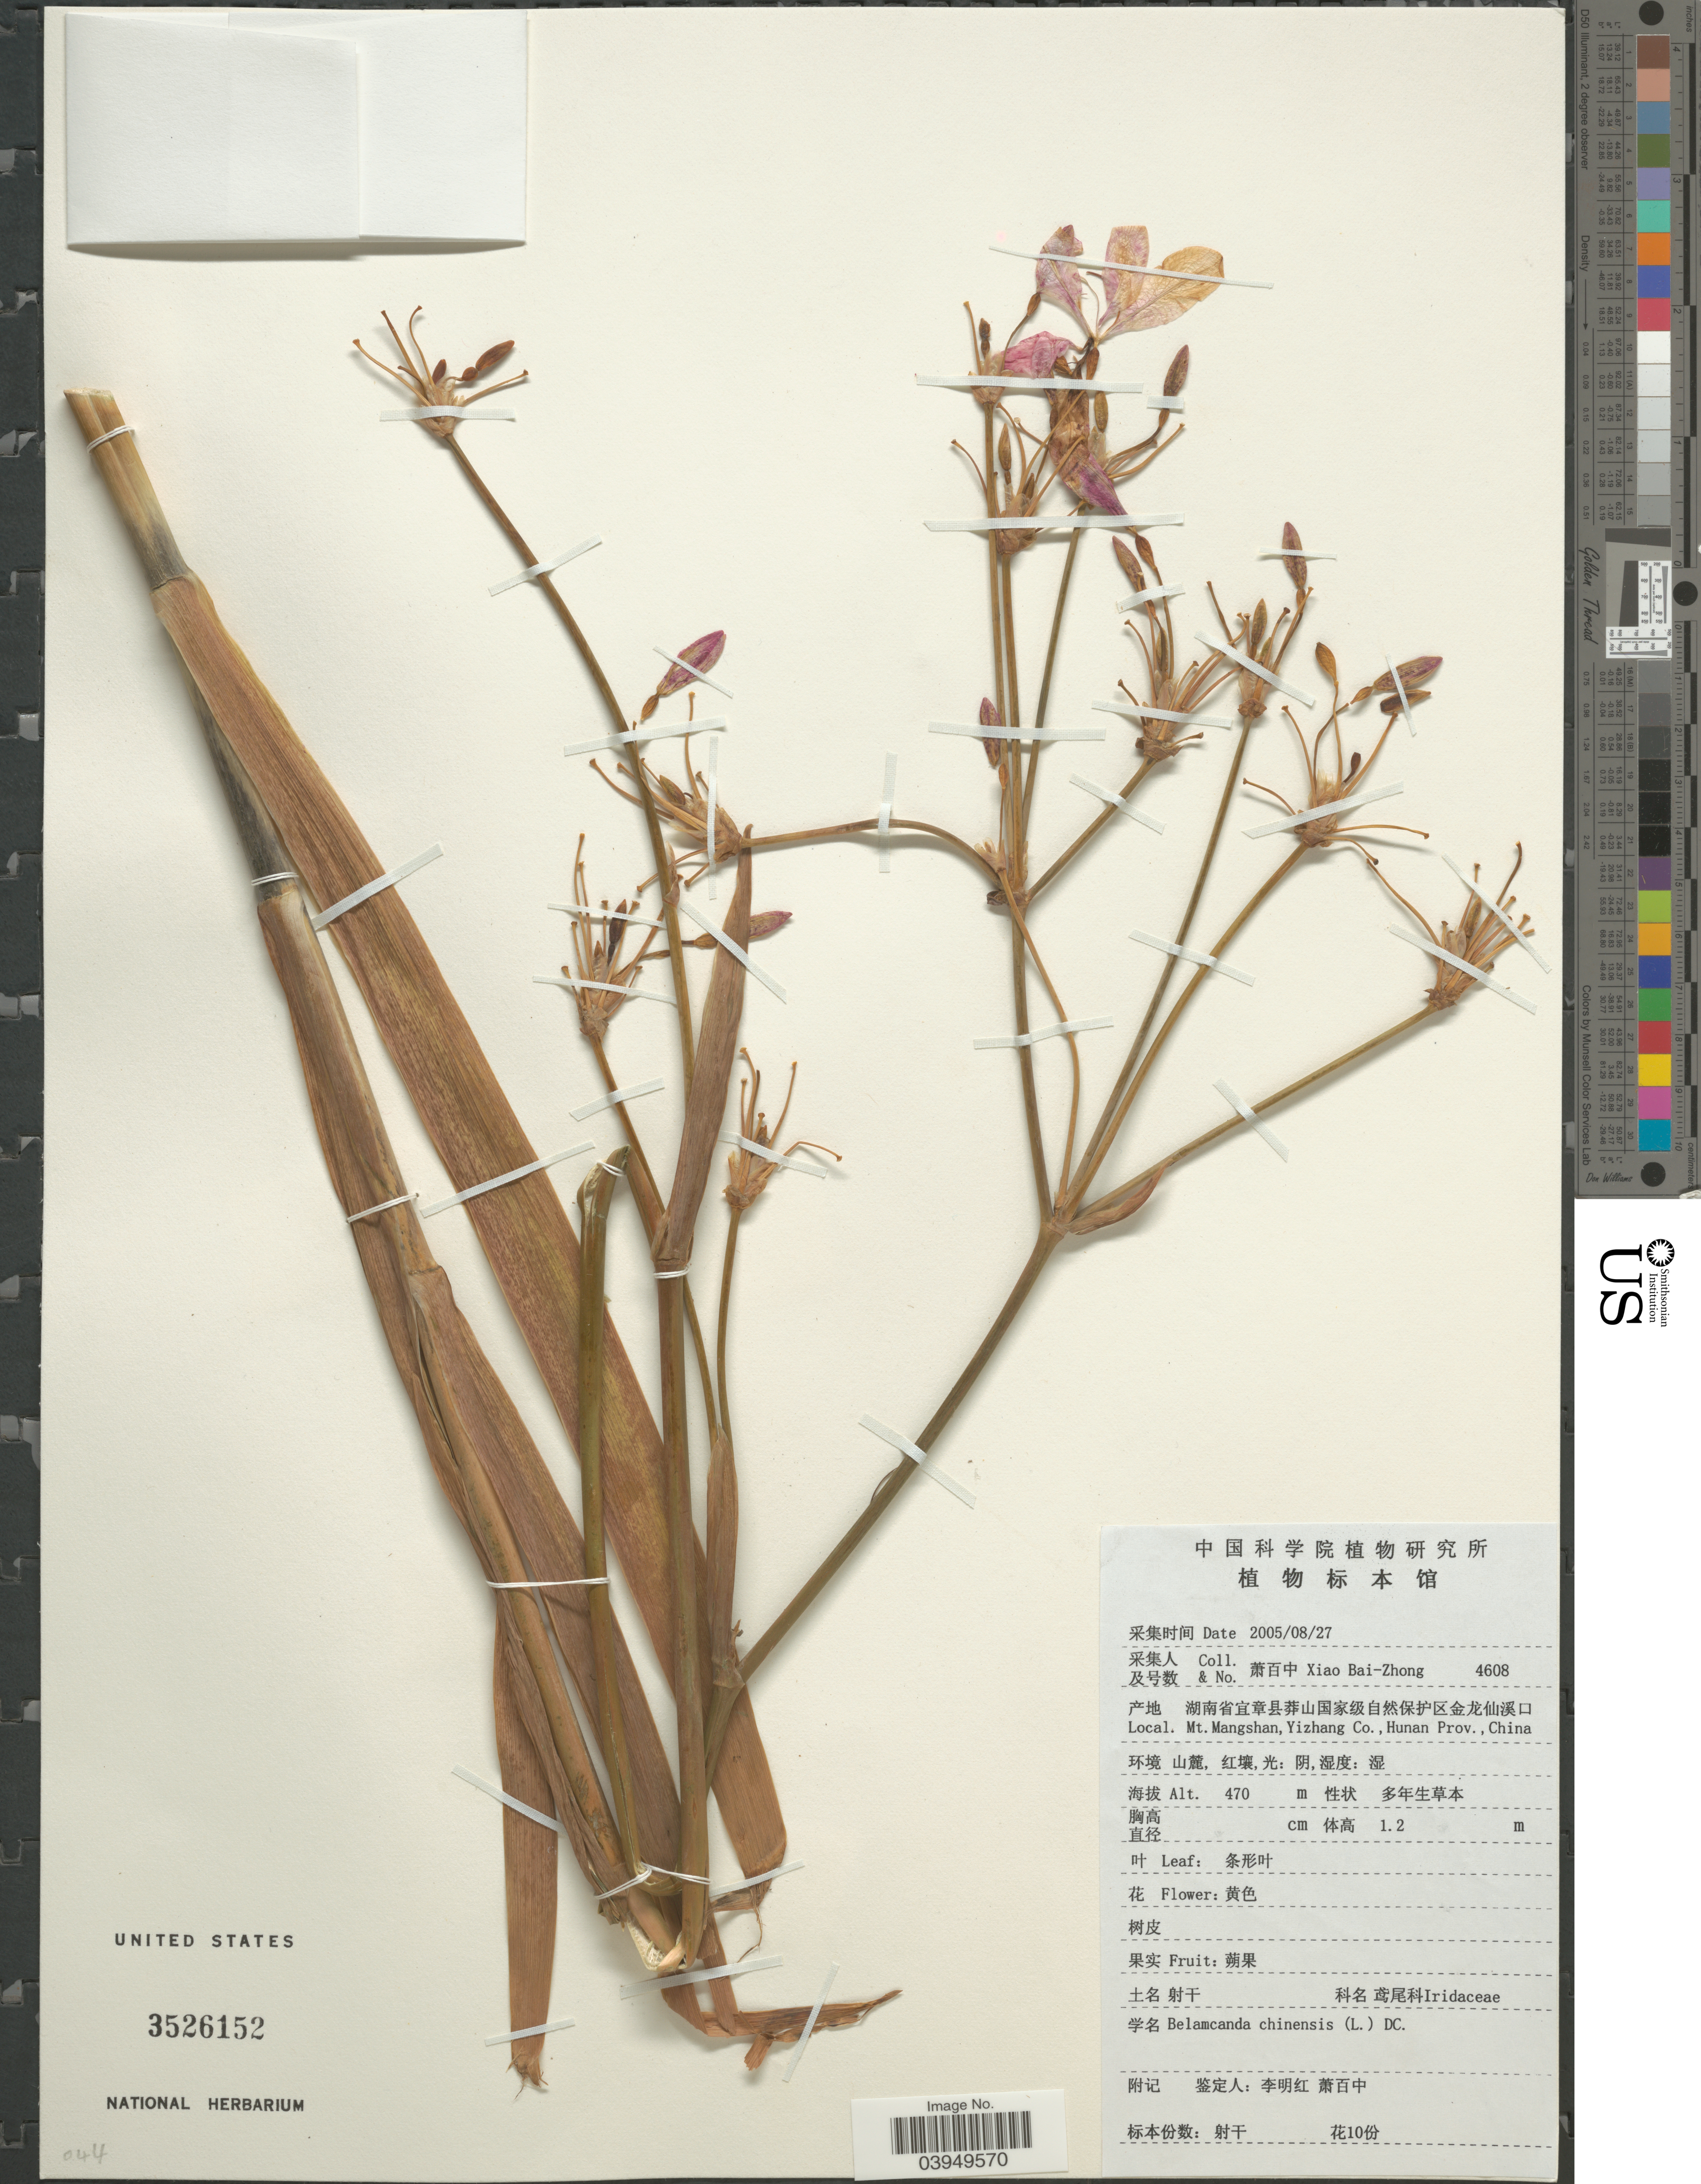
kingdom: Plantae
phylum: Tracheophyta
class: Liliopsida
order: Asparagales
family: Iridaceae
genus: Iris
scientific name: Iris chinensis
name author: Curtis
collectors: B. Z. Xiao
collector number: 4608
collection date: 2005-08-27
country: China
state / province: Hunan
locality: Mt. Mangshan, Yixhang Co.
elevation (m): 470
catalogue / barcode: US 3526152